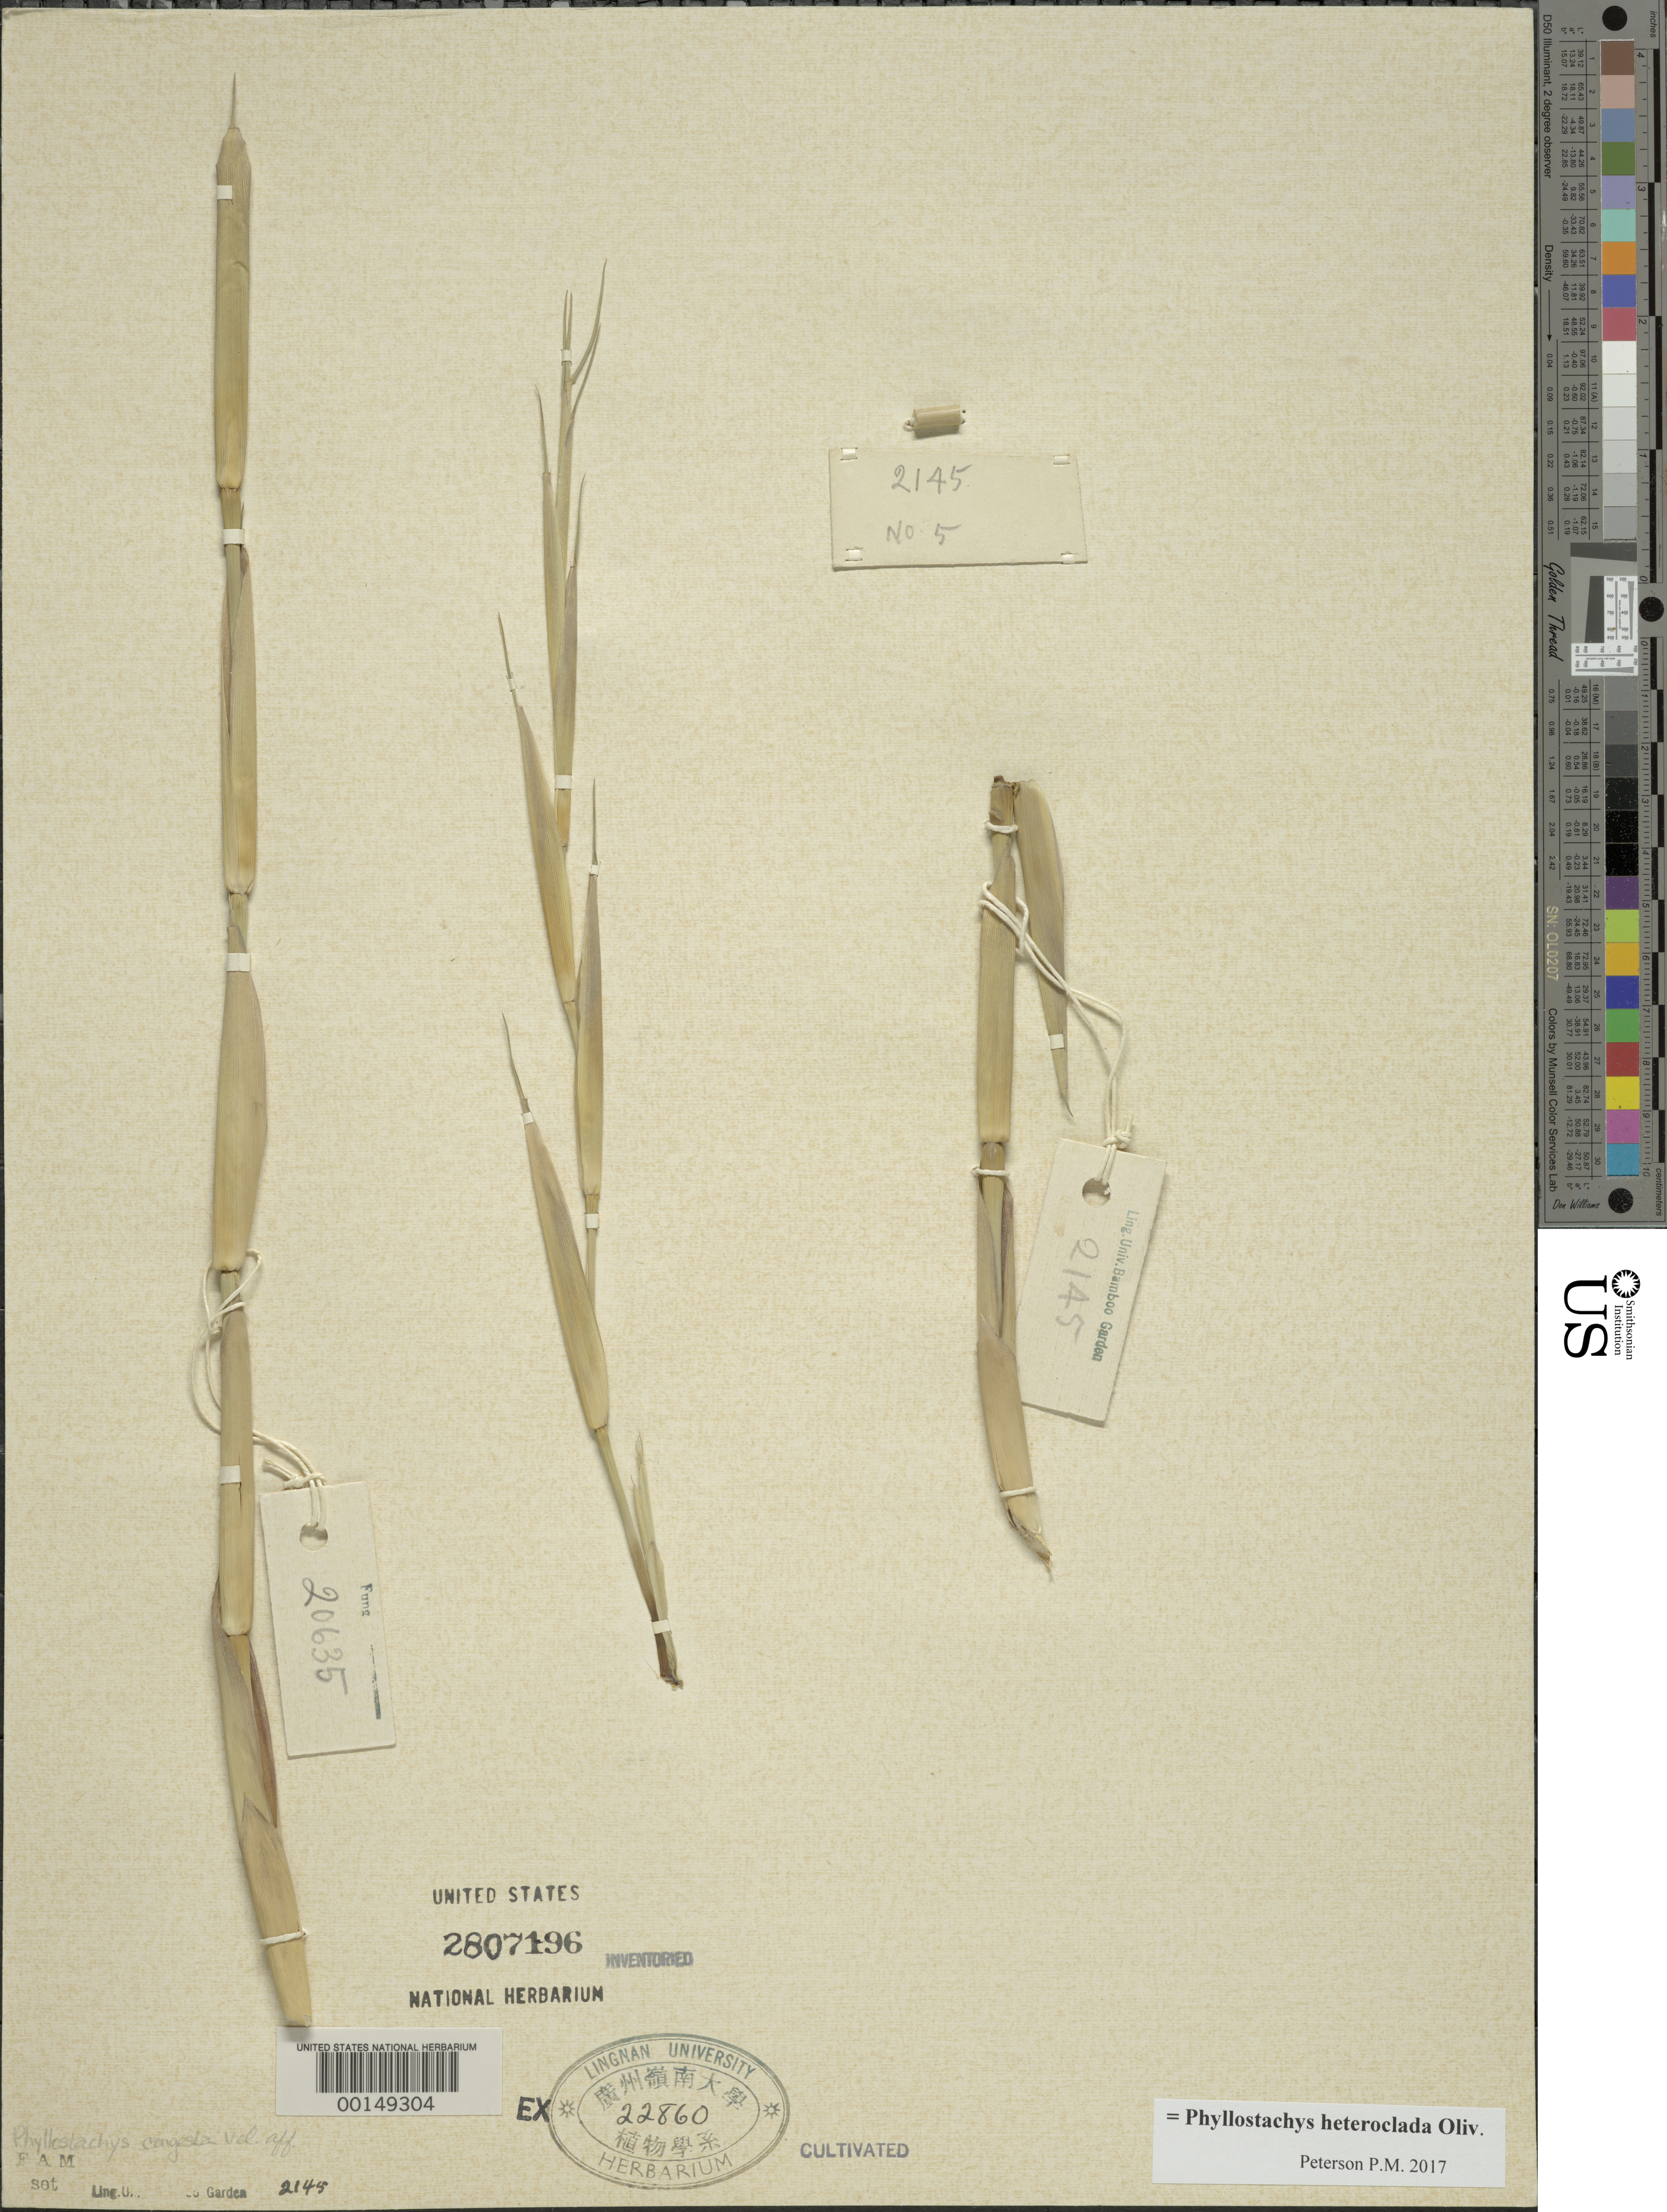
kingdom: Plantae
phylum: Tracheophyta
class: Liliopsida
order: Poales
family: Poaceae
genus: Phyllostachys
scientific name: Phyllostachys heteroclada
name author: Oliv.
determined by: Poaceae Reorganization Project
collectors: H. L. Fung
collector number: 20635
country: China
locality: Lingnan univ. bamboo garden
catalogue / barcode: US 2807196